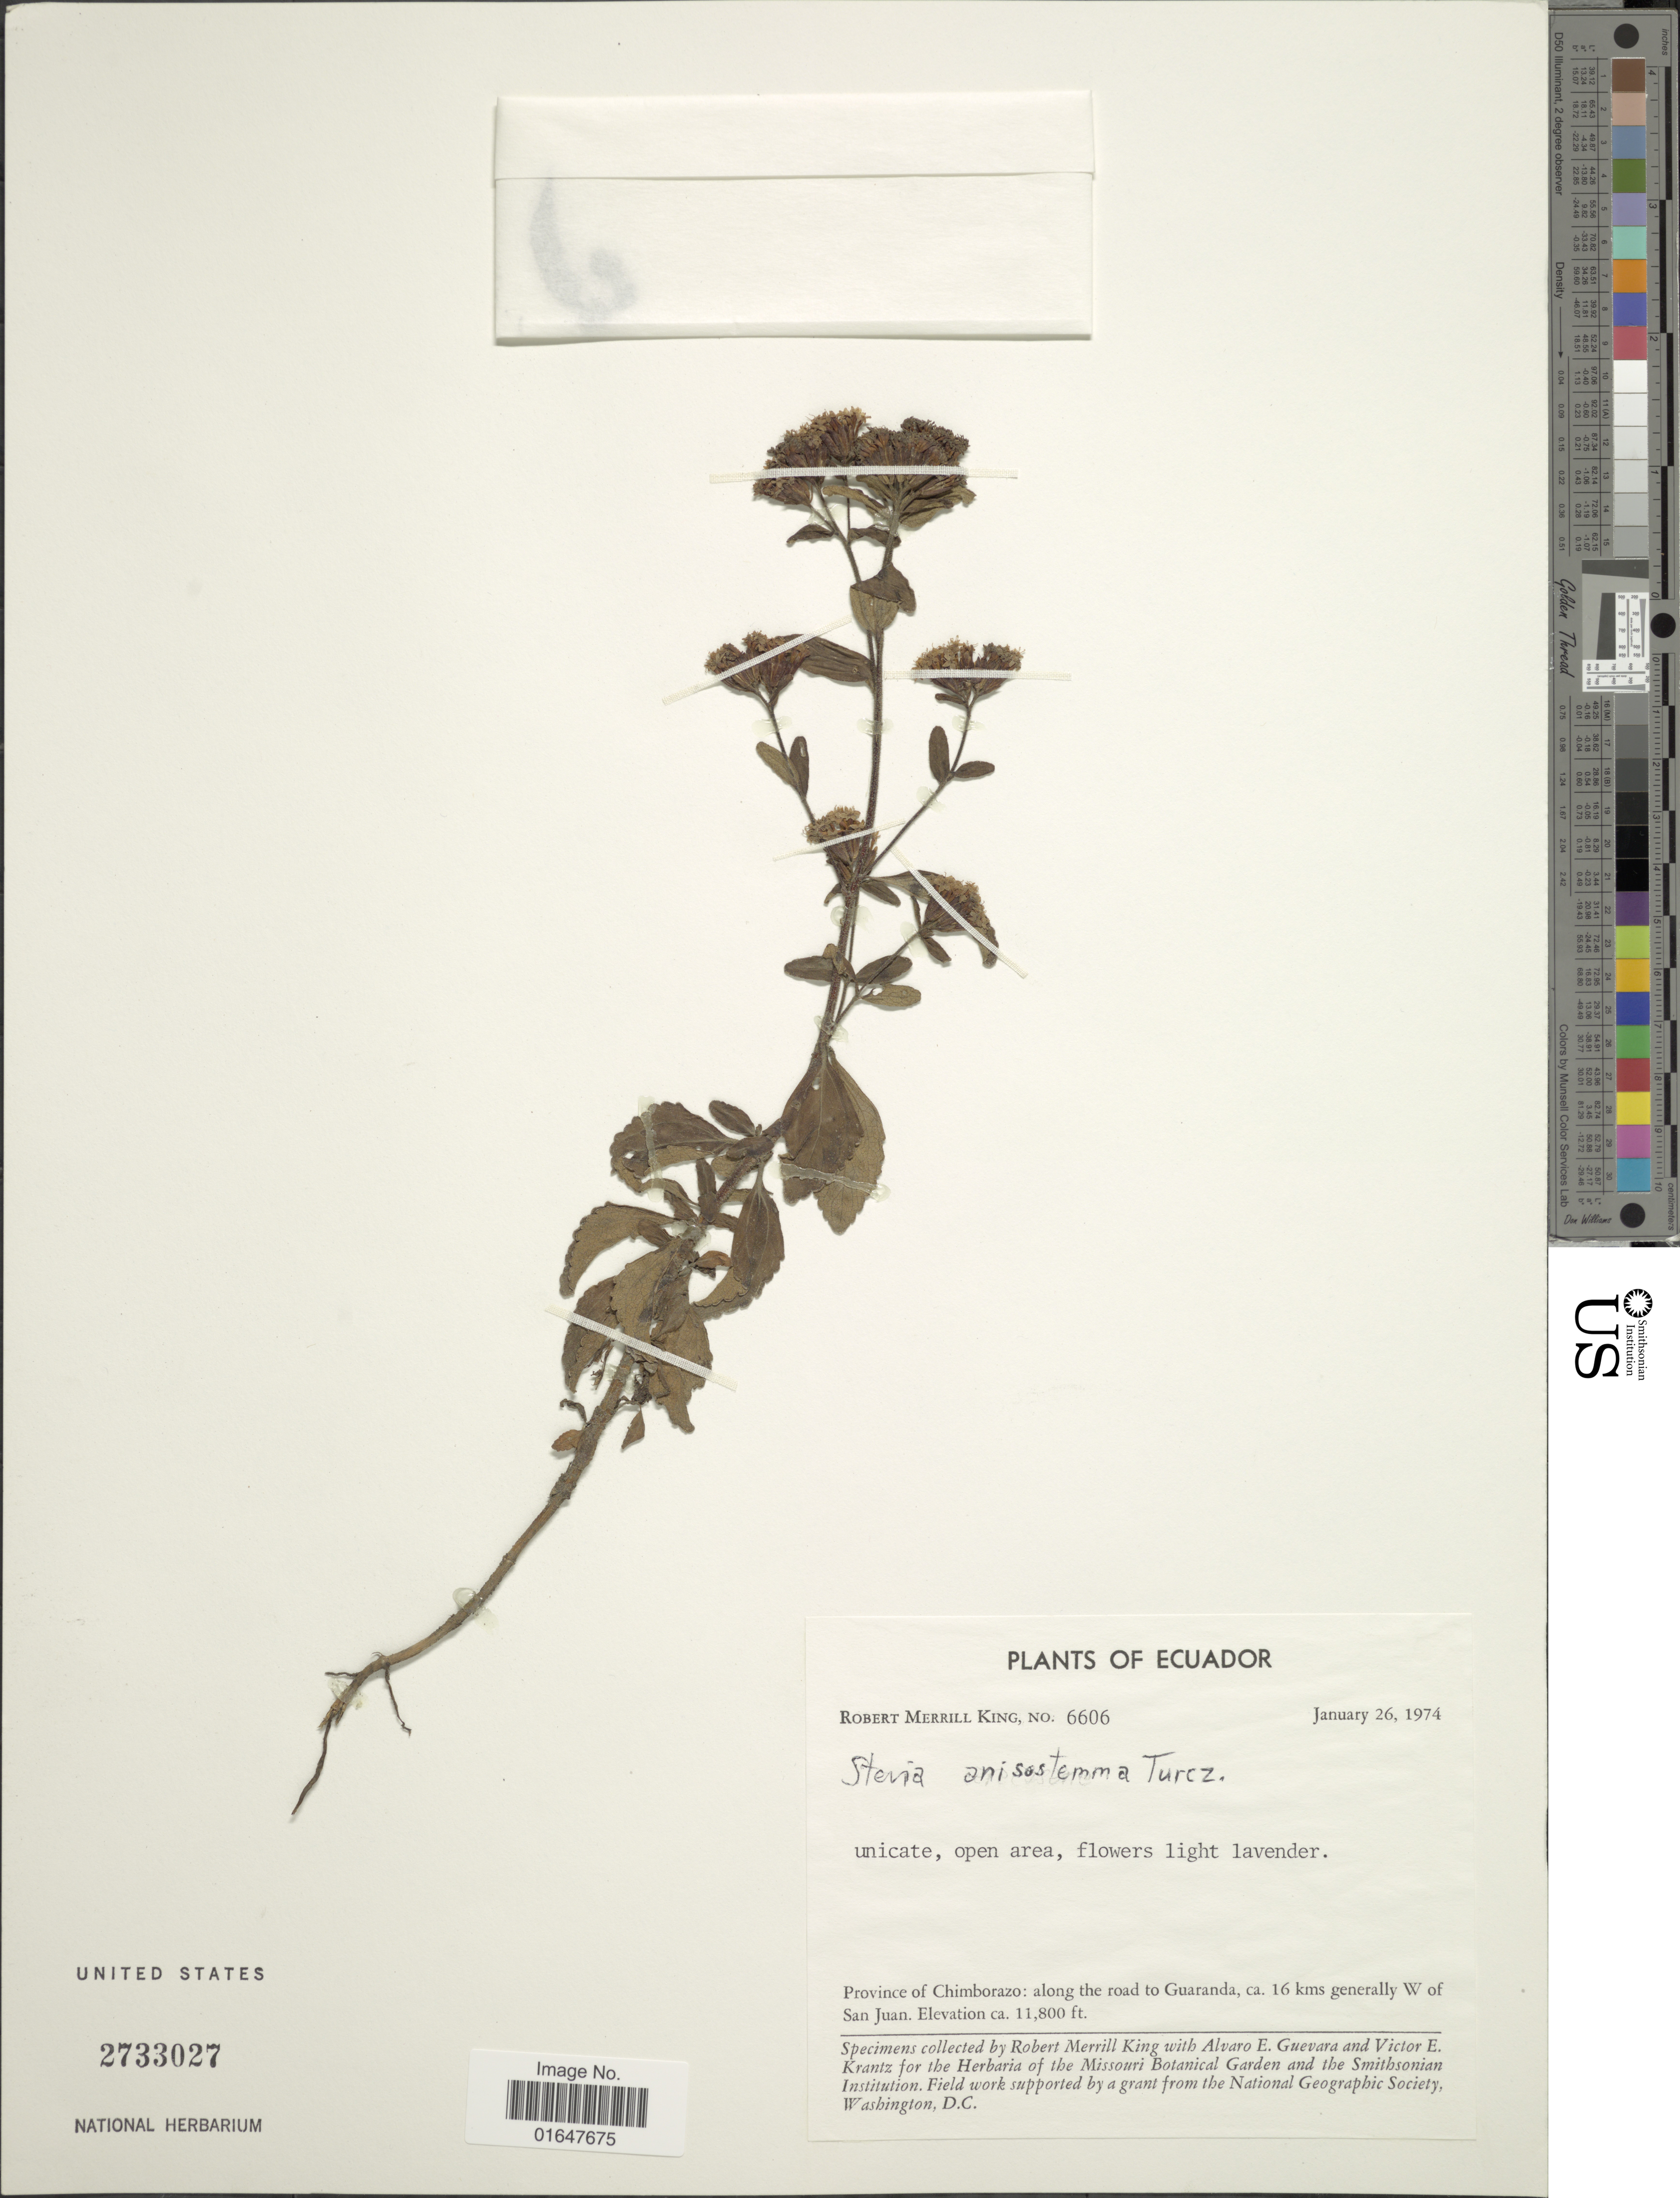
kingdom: Plantae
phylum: Tracheophyta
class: Magnoliopsida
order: Asterales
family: Asteraceae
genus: Stevia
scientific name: Stevia anisostemma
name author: Turcz.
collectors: R. M. King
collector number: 6606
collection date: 1974-01-26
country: Ecuador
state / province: Chimborazo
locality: Along the road to Guaranda, ca 16 kms generally W of San Juan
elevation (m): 3597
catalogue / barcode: US 2733027